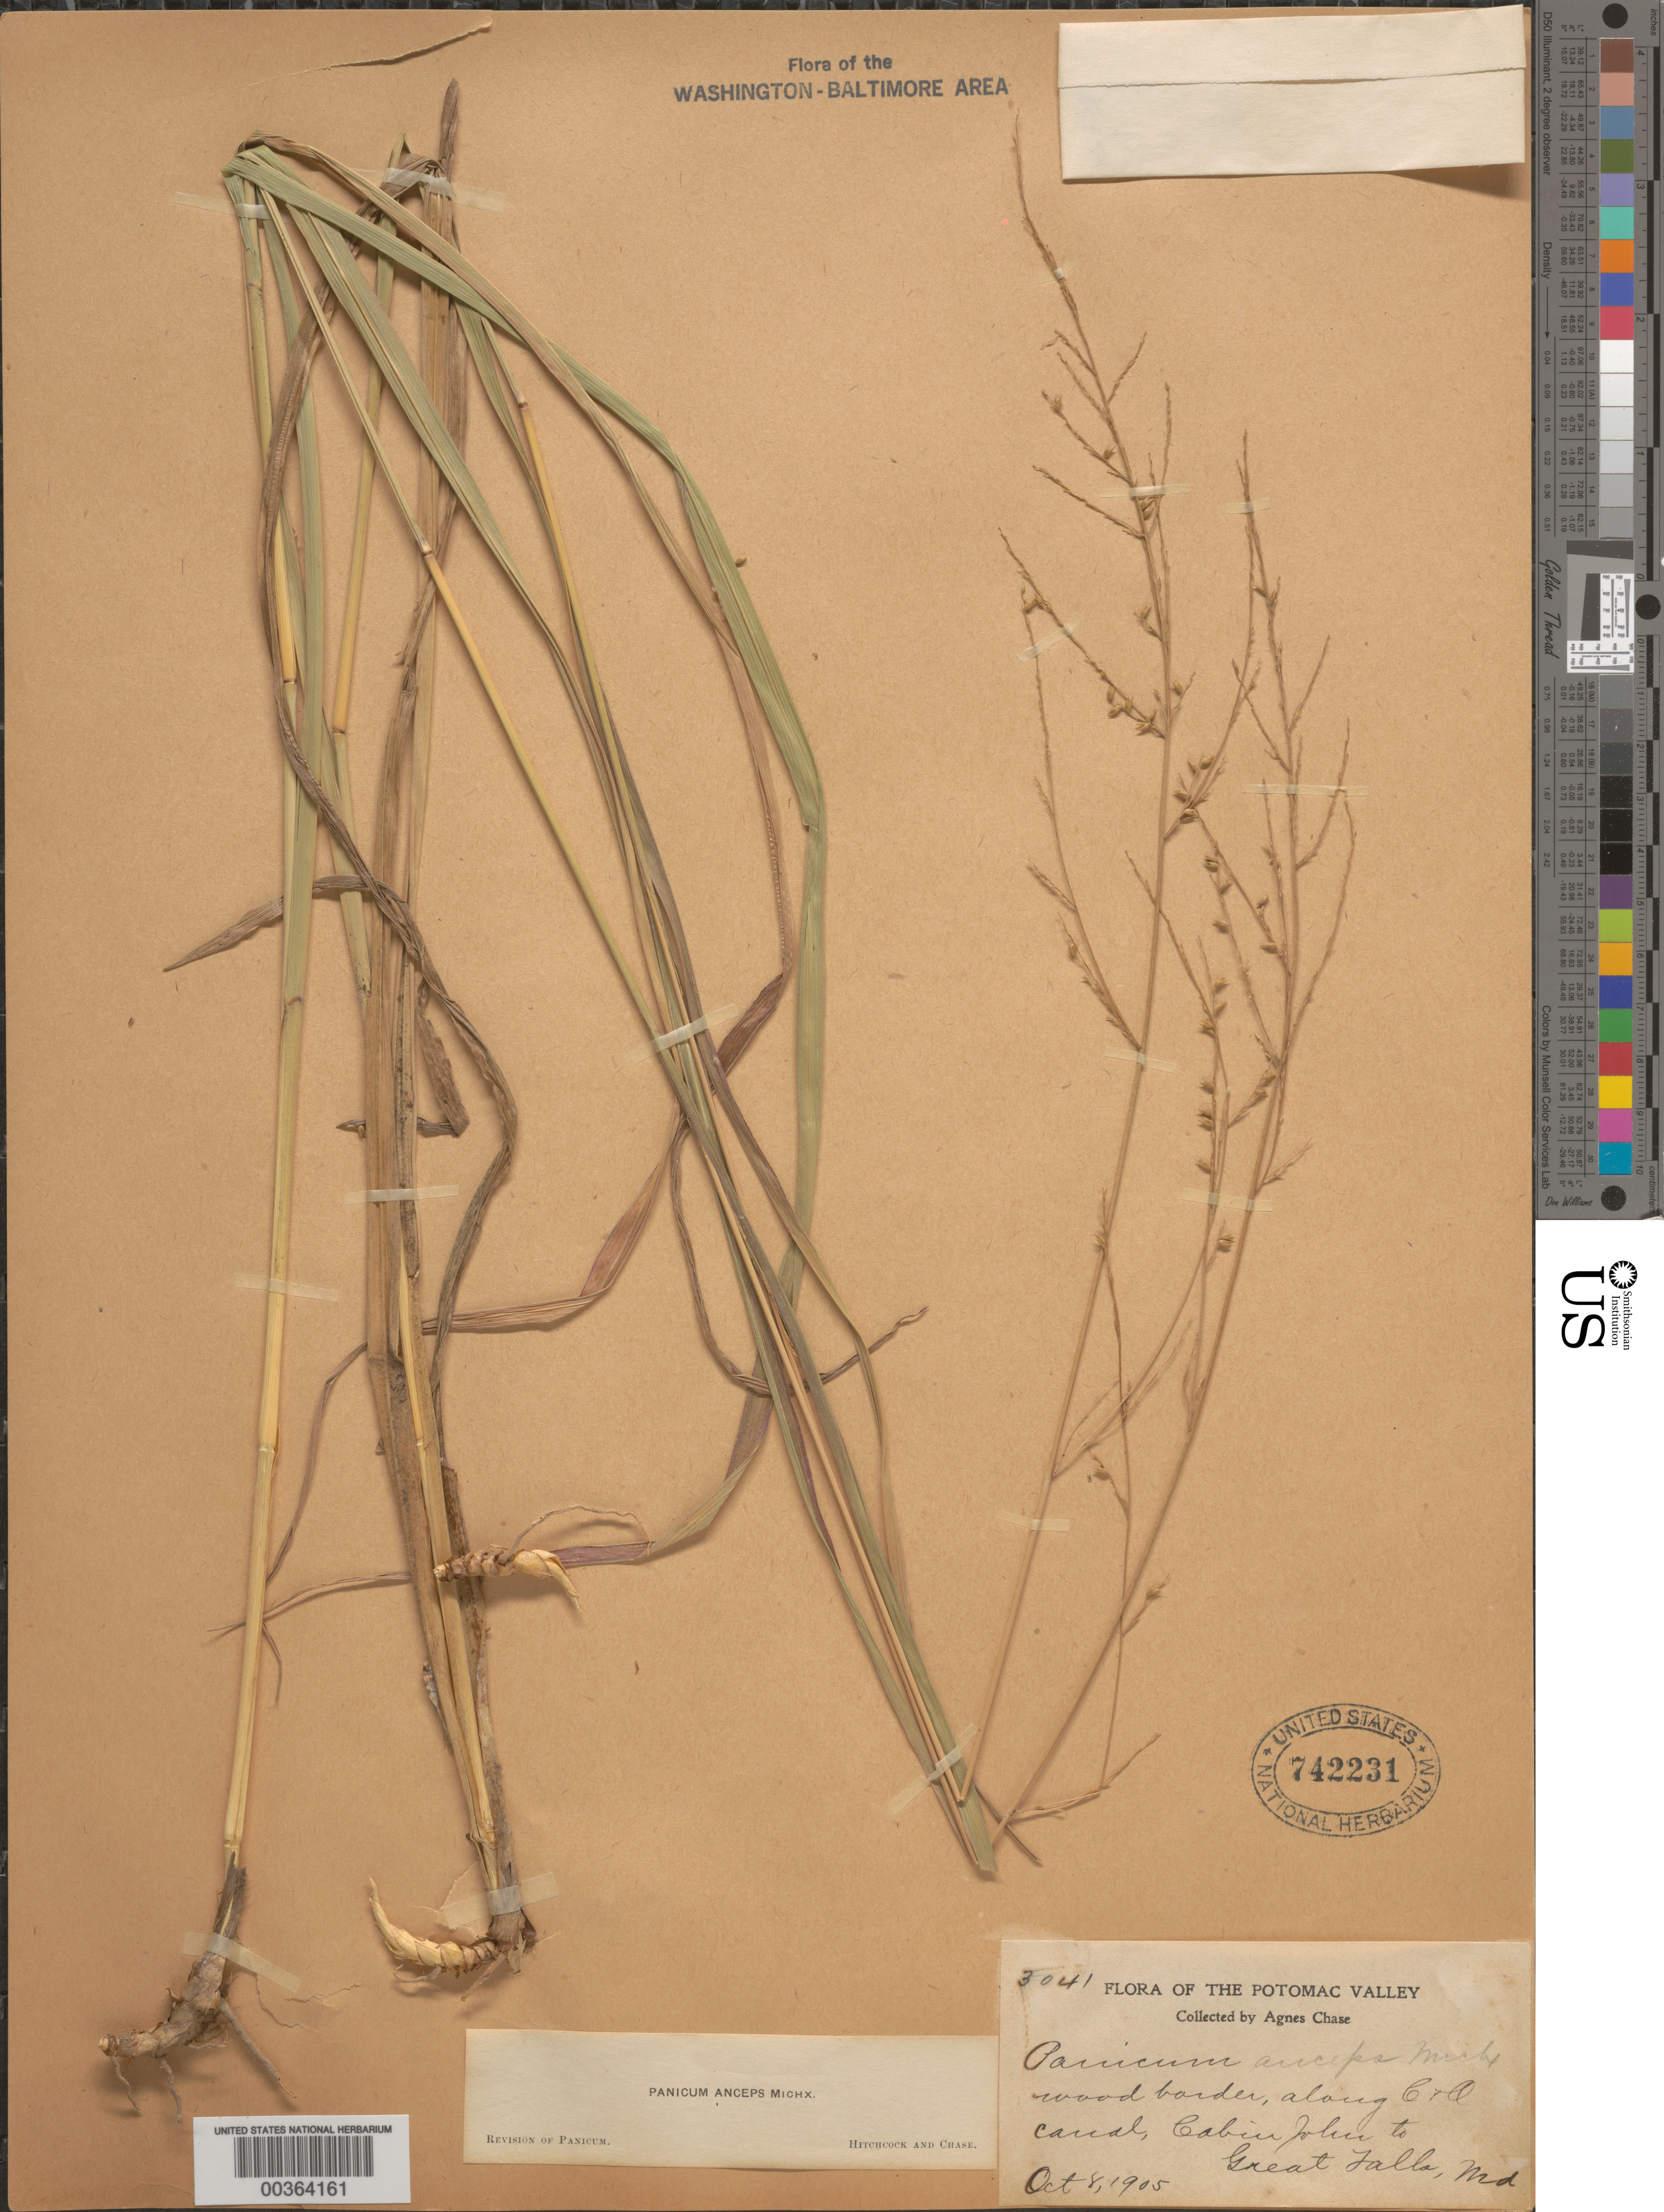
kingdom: Plantae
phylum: Tracheophyta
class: Liliopsida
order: Poales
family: Poaceae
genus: Coleataenia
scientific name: Coleataenia anceps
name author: (Michx.) Soreng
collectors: A. Chase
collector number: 3041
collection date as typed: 08 Oct 1905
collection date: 1905-10-08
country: United States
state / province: Maryland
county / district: Montgomery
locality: Cabin John to Great Falls C. & O. Canal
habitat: Wood border, along canal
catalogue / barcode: US 742231